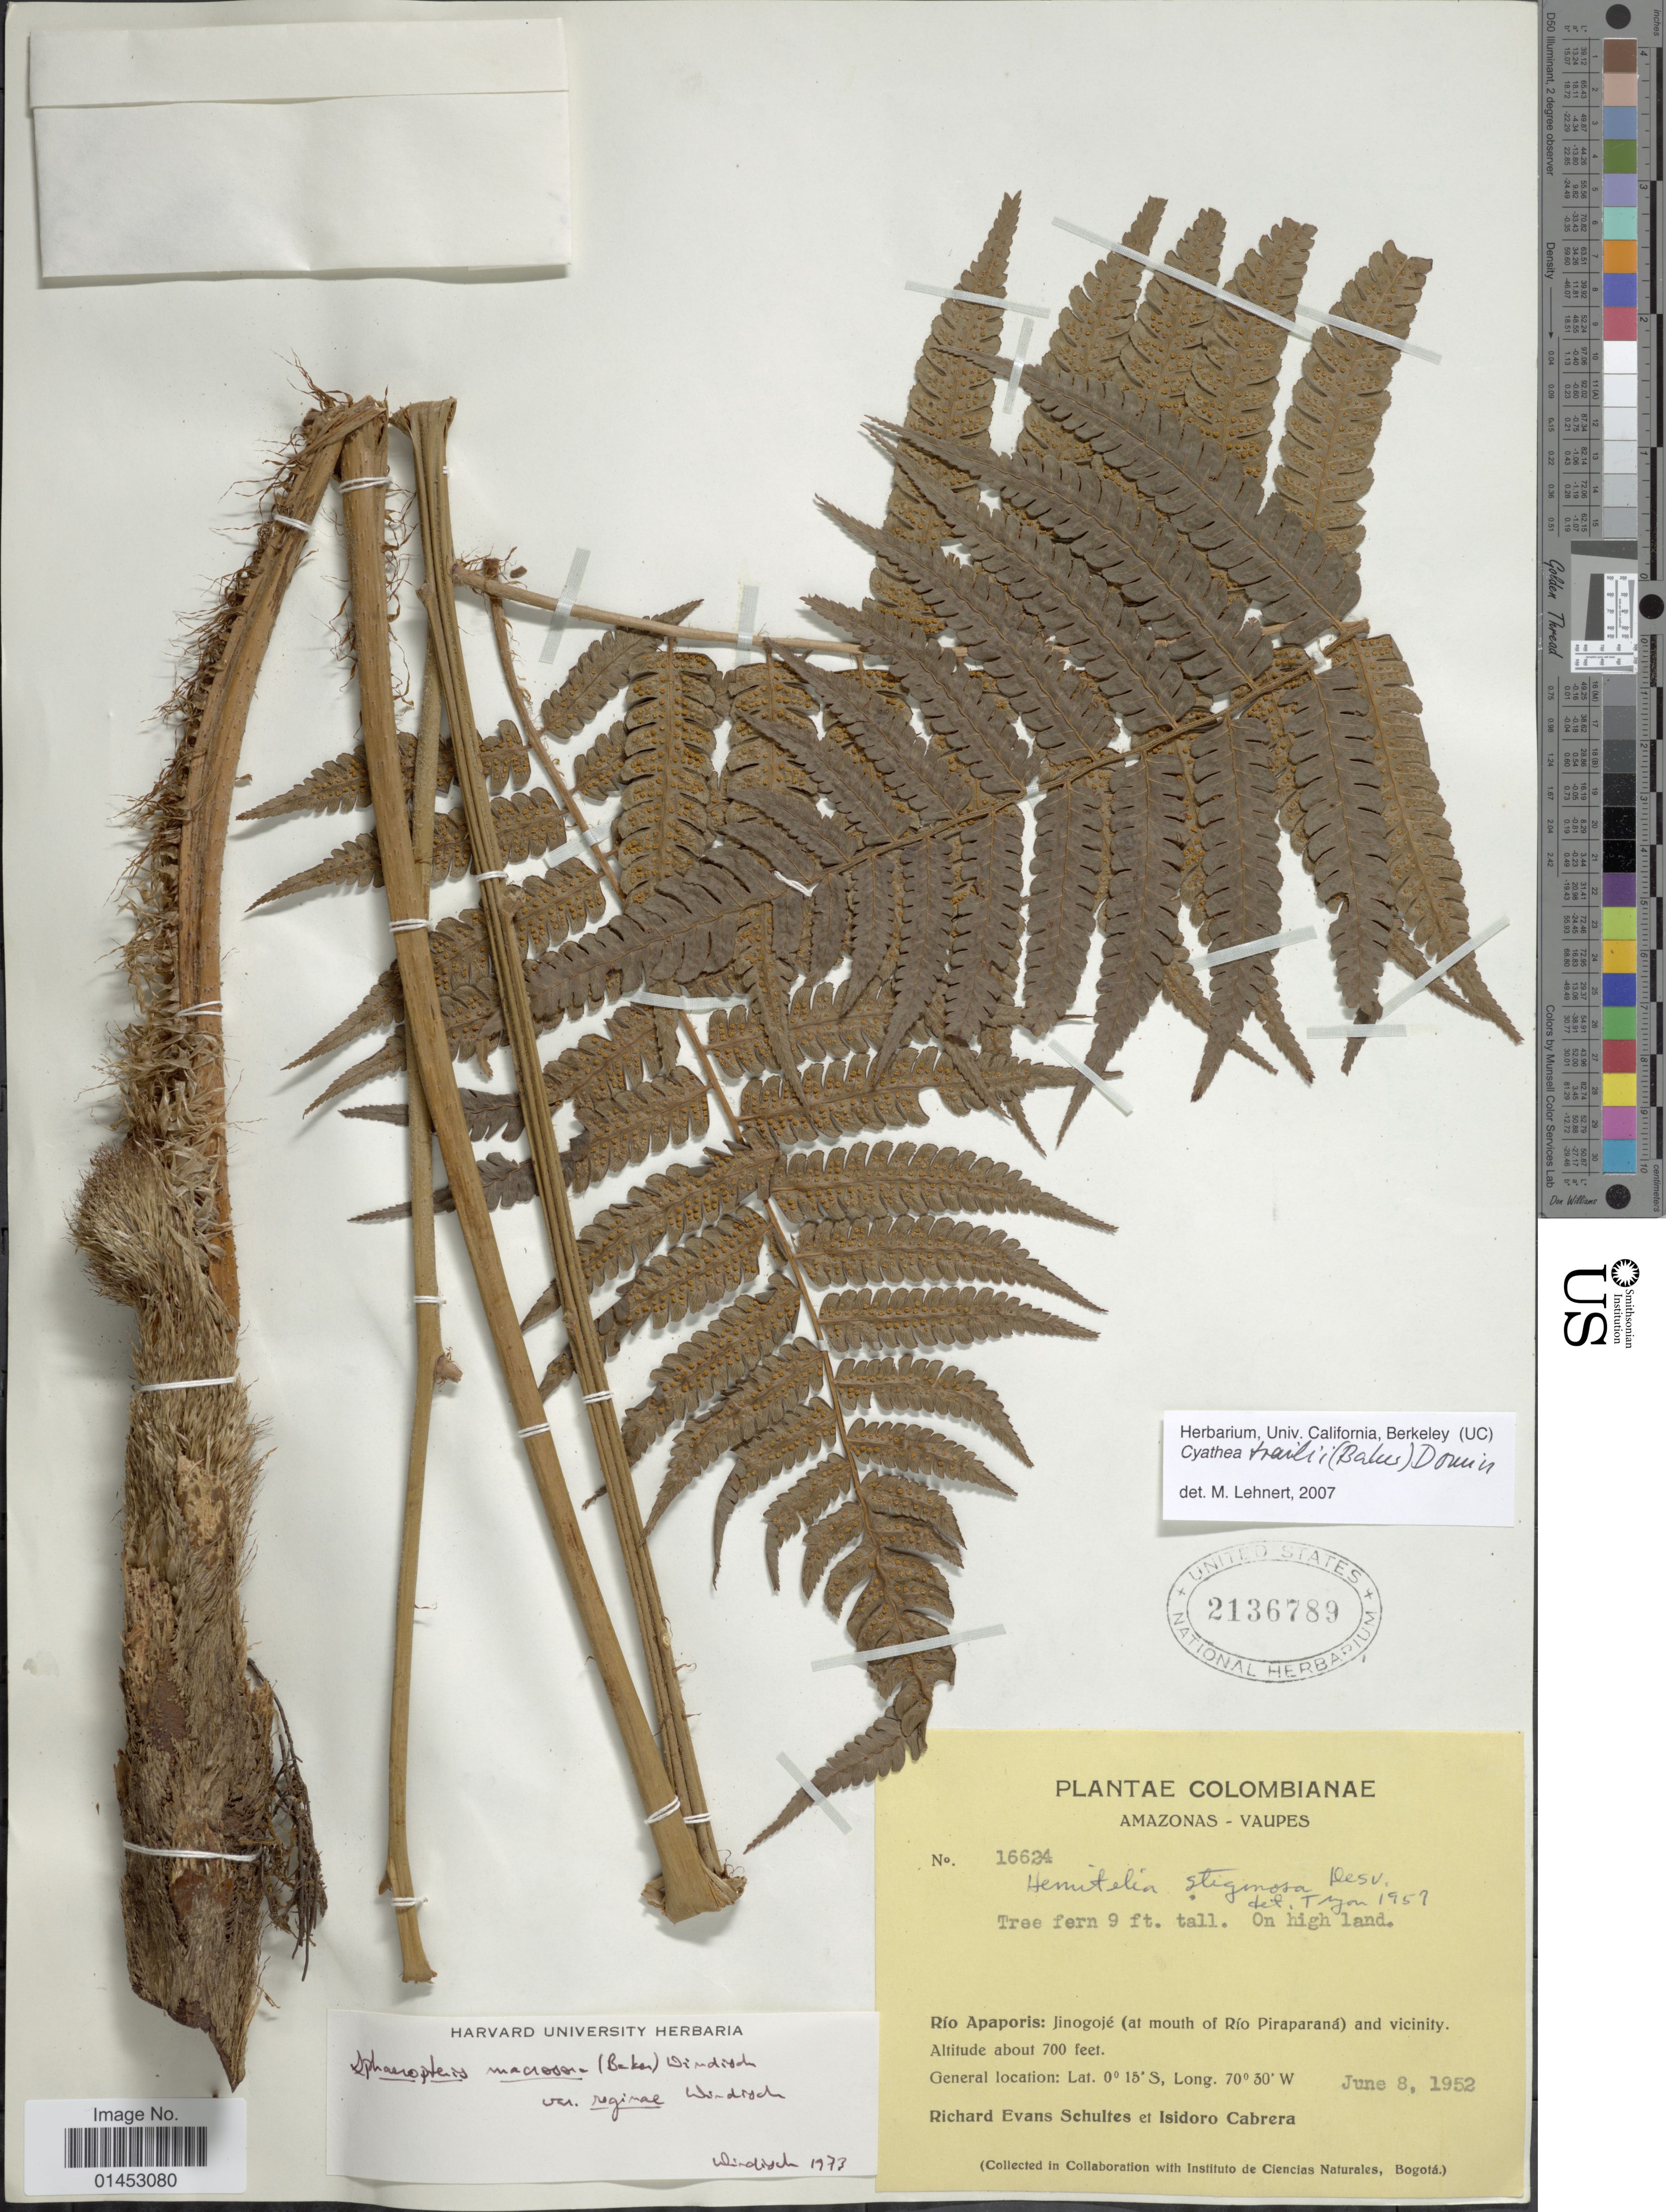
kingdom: Plantae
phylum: Tracheophyta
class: Polypodiopsida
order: Cyatheales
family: Cyatheaceae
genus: Cyathea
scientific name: Cyathea traillii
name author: (Baker) Domin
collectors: R. E. Schultes & I. Cabrera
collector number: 16624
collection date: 1952-06-08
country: Colombia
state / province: Vaupés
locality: Amazonas-Vaupes, Rio Apaporis: Jinogojé(at mouth of Rio Piraparaná) and vicinity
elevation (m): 213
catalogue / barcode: US 2136789